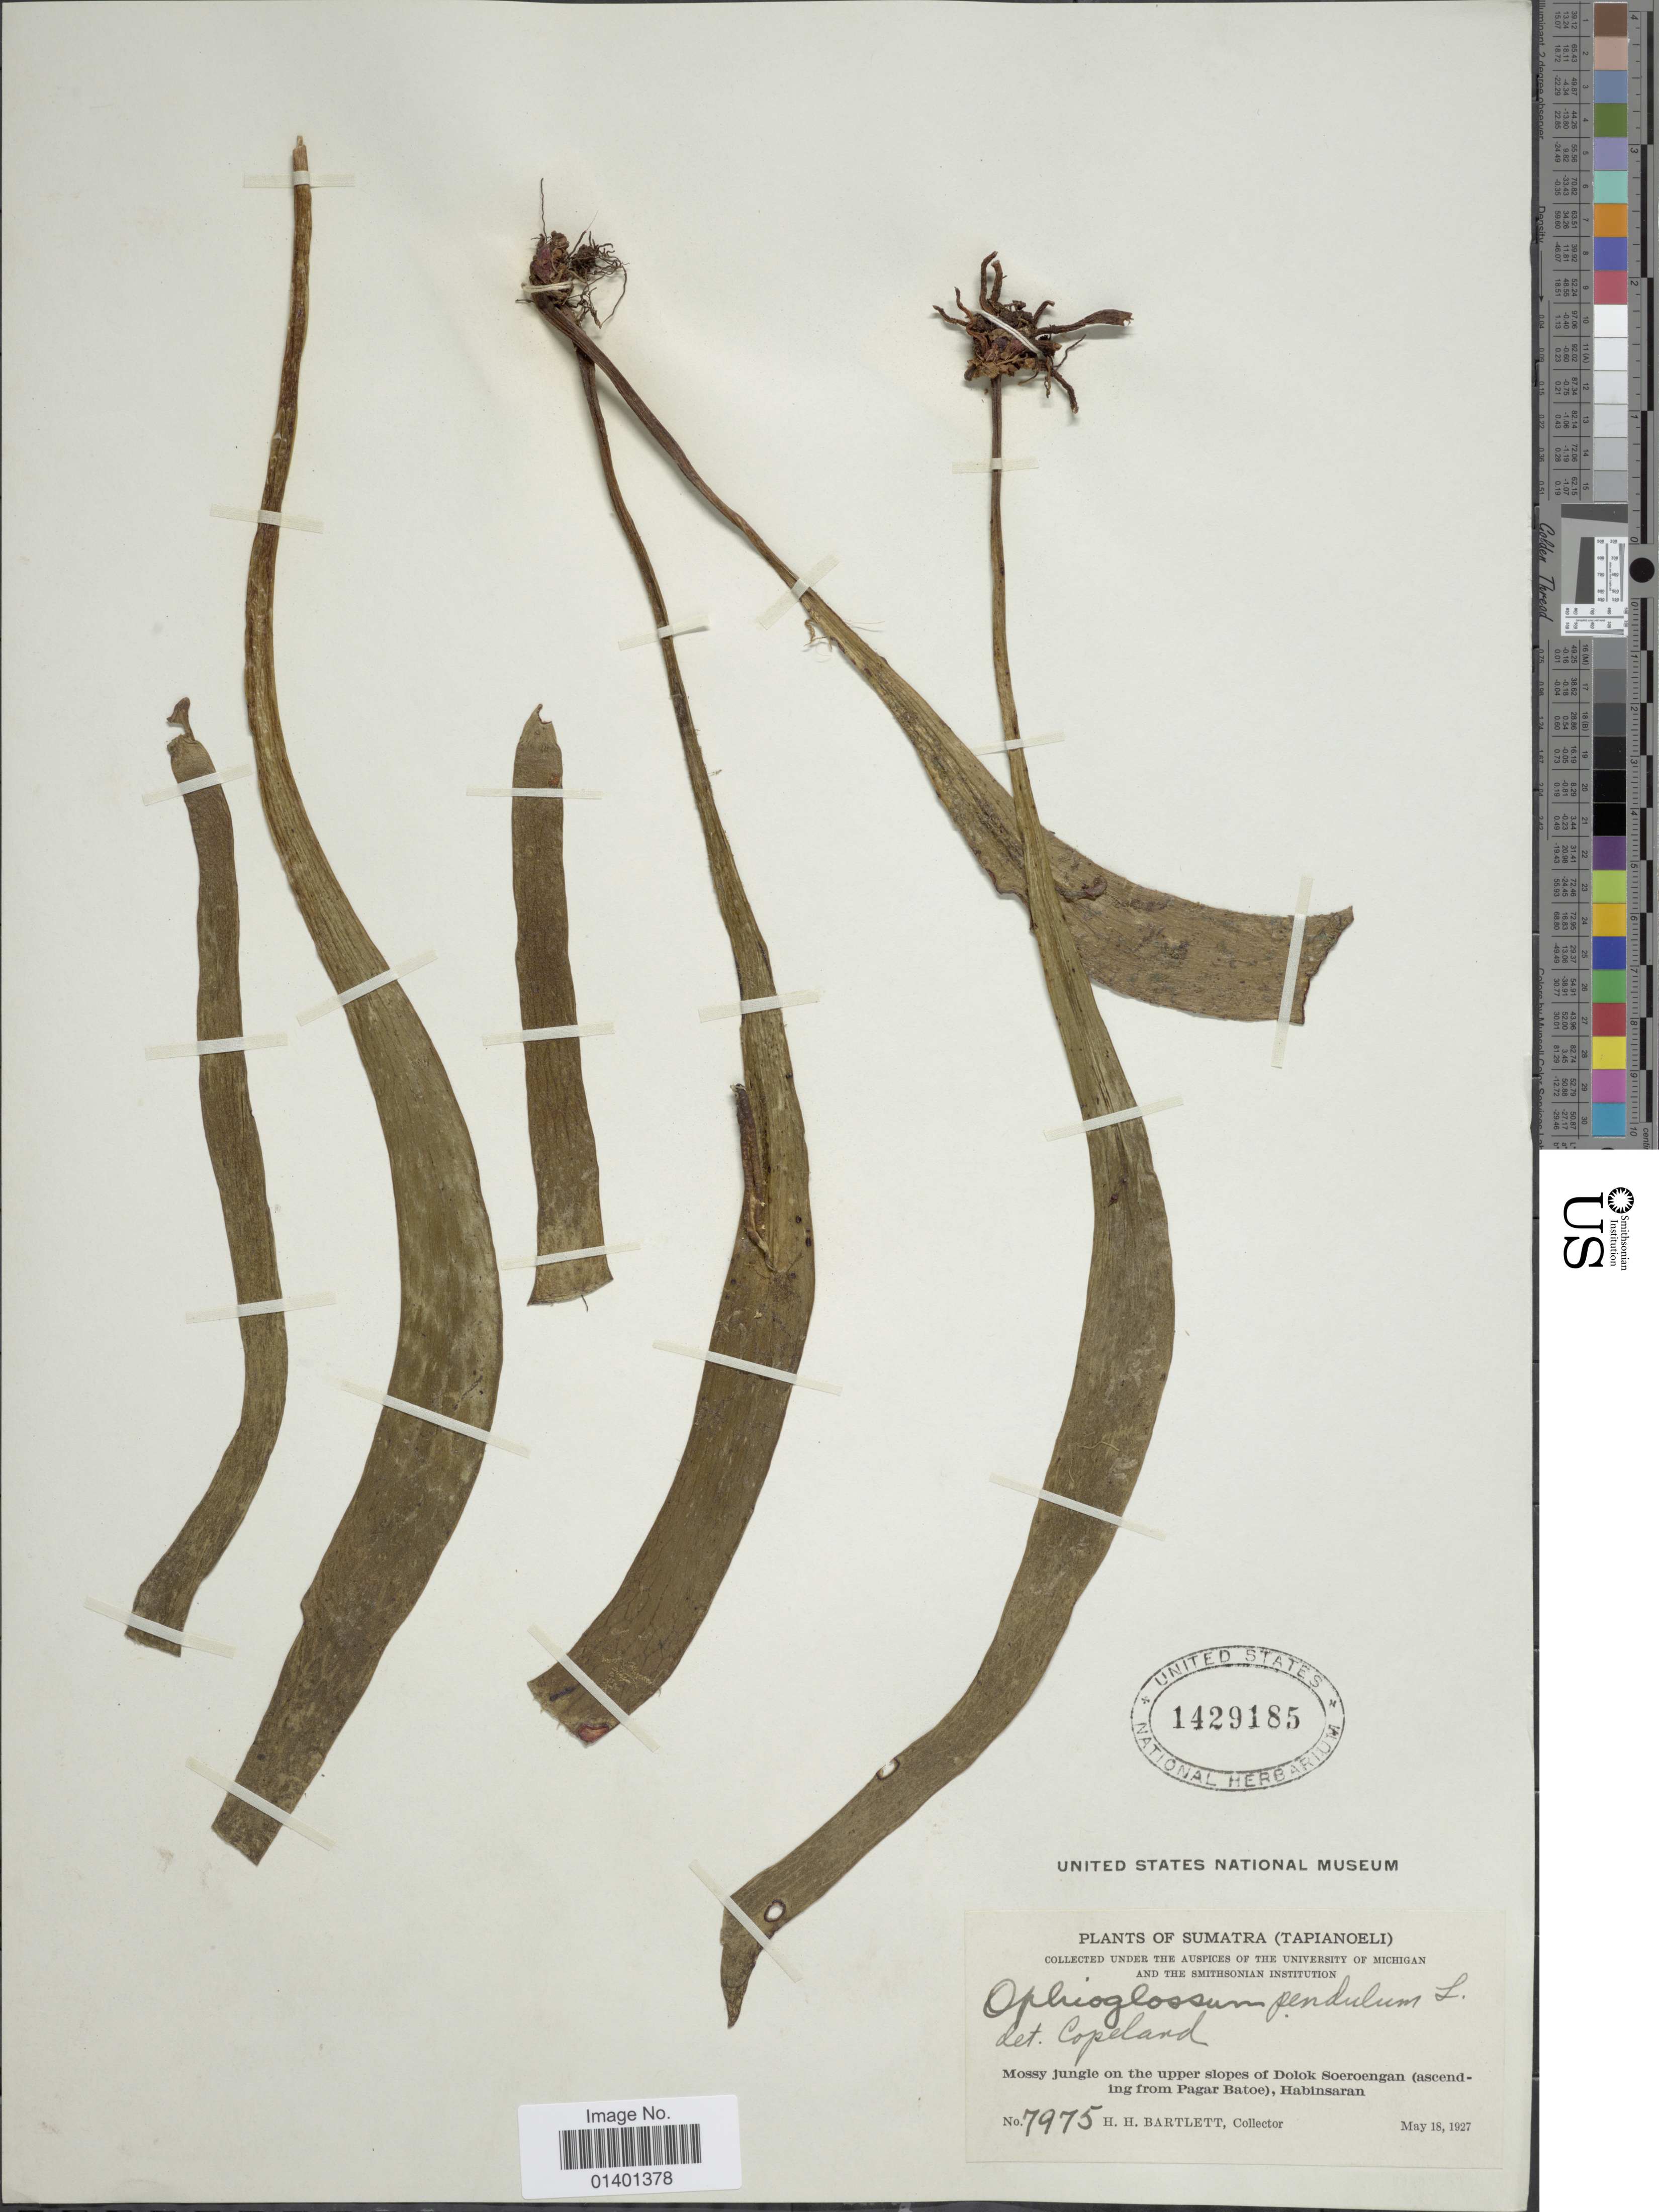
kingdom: Plantae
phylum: Tracheophyta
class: Polypodiopsida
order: Ophioglossales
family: Ophioglossaceae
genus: Ophioglossum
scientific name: Ophioglossum pendulum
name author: L.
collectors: H. H. Bartlett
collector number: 7975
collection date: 1927-05-18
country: Indonesia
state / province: Sumatra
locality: Tapianoeli. mossy jungle on the upper slopes of Dolok Soeroengan (ascending from Pagar Batoe), Habinsaran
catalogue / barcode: US 1429185